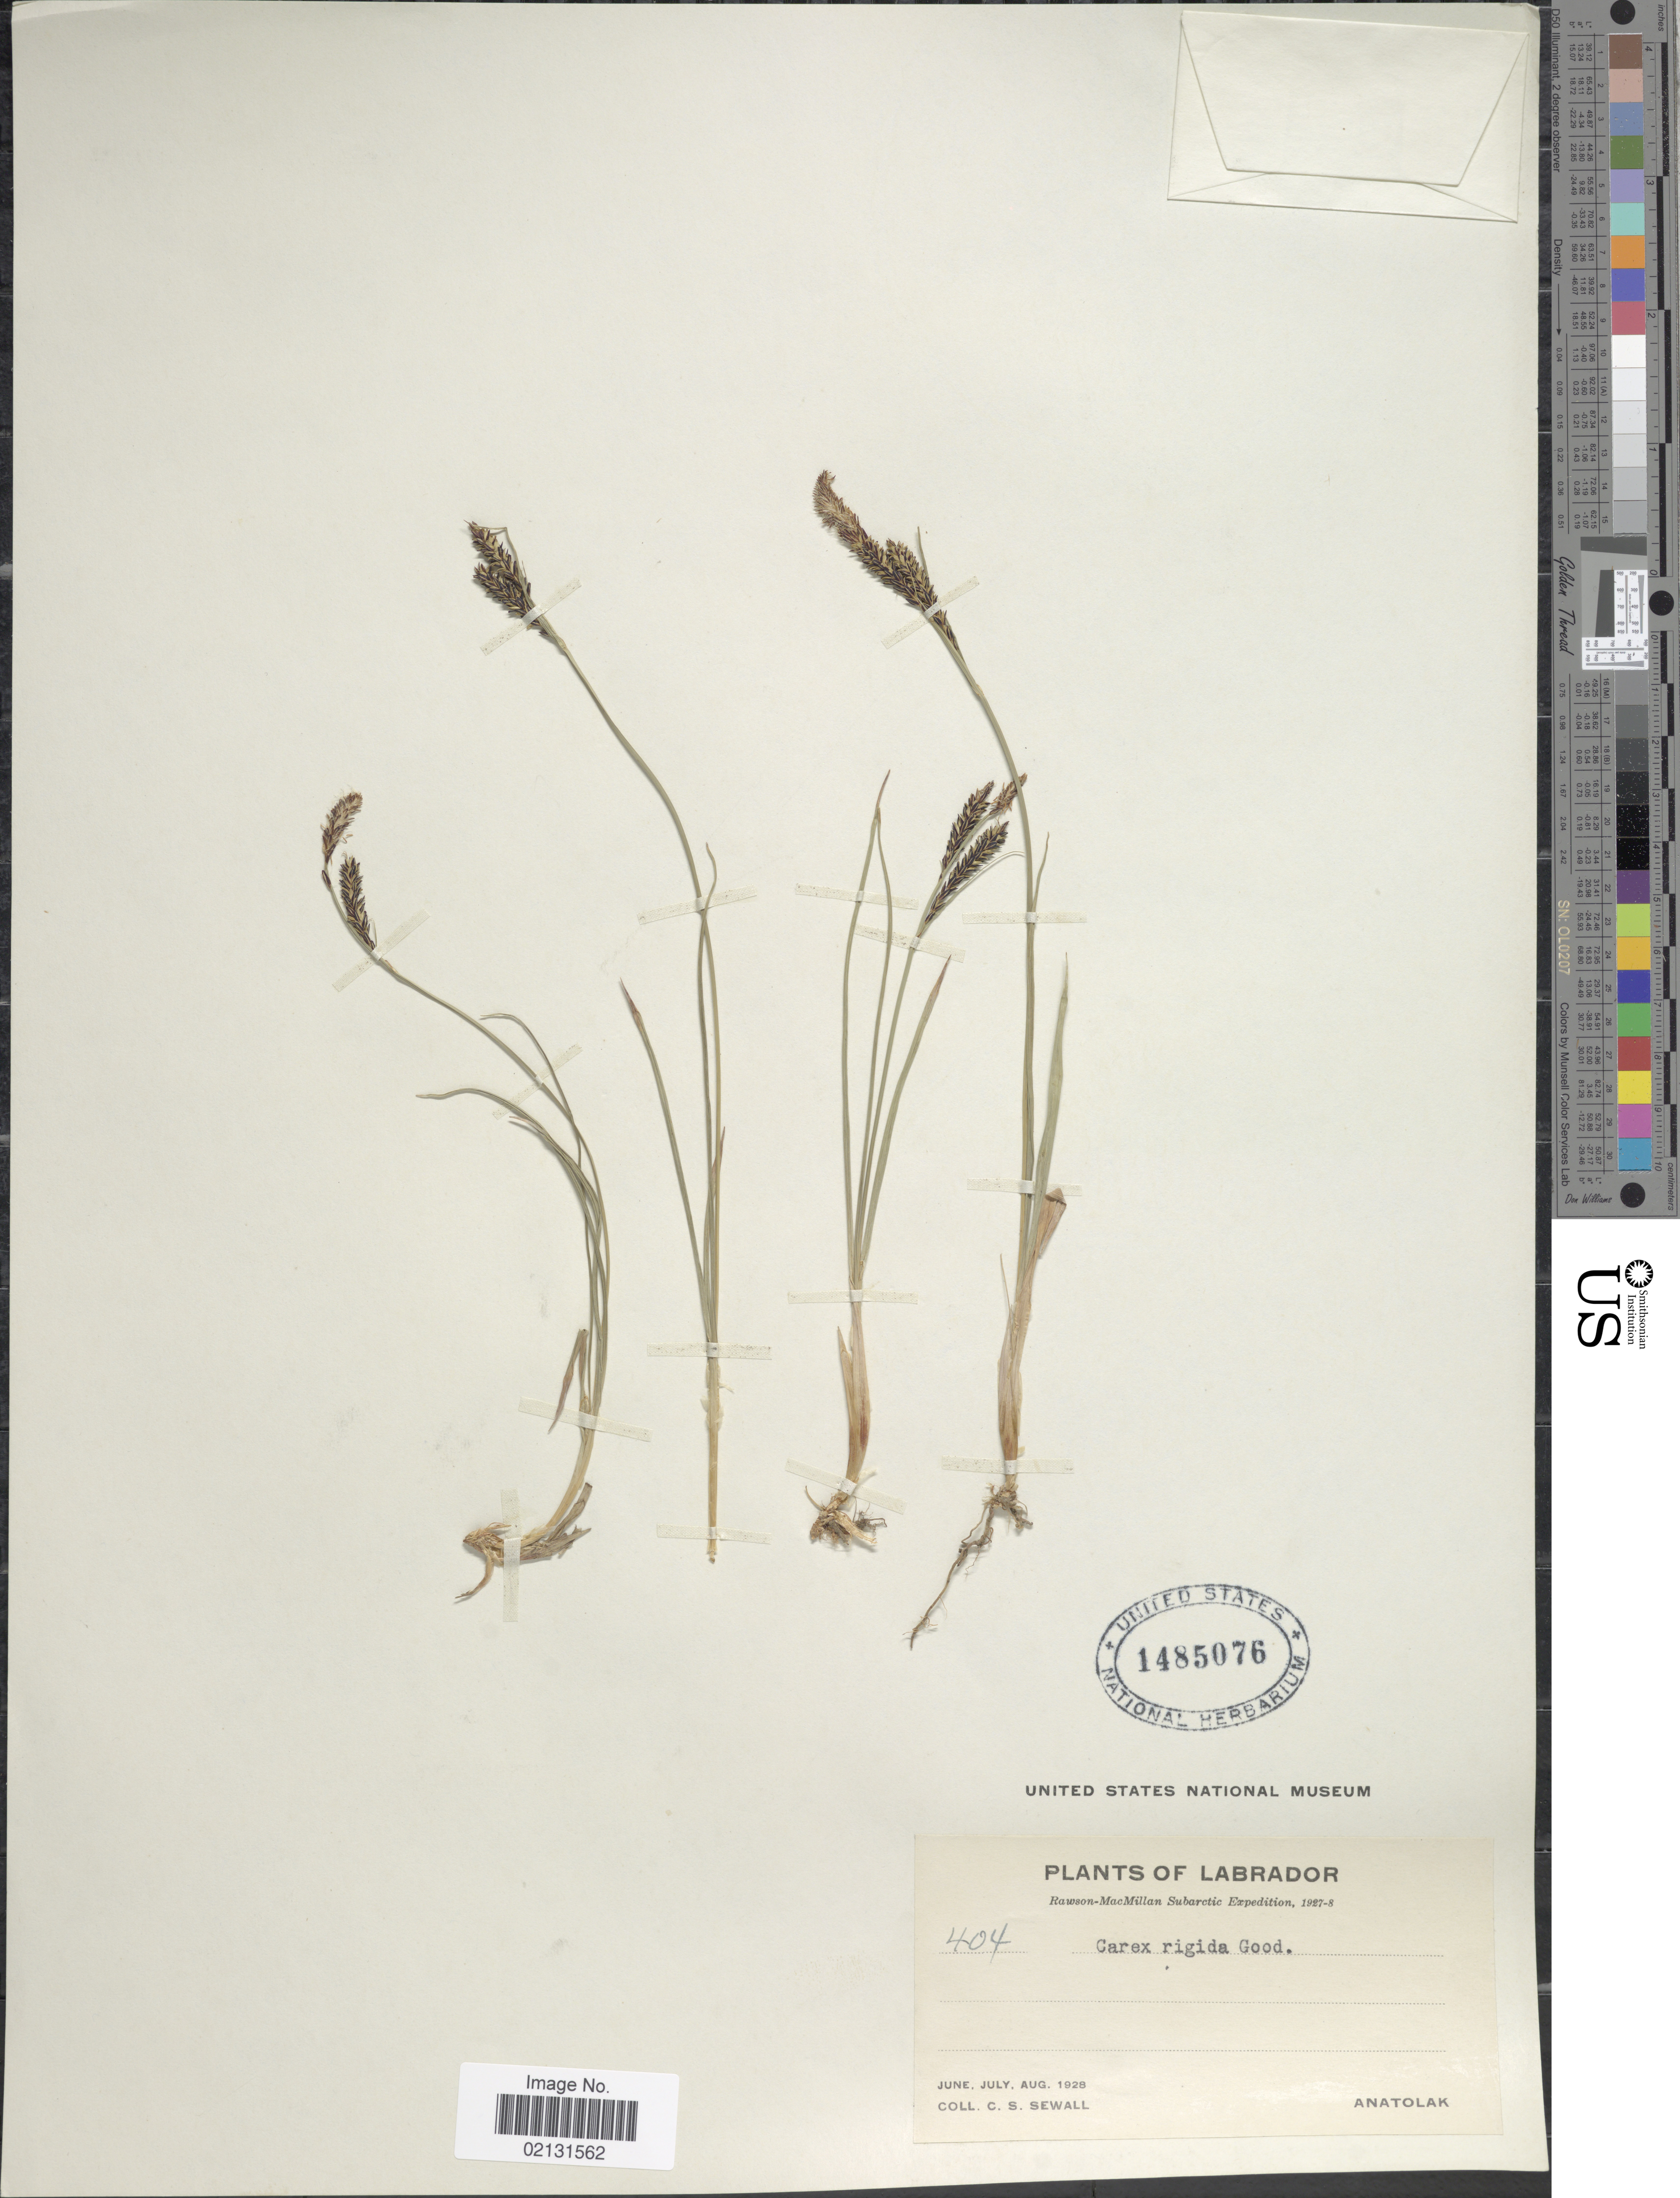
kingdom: Plantae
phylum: Tracheophyta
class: Liliopsida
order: Poales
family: Cyperaceae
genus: Carex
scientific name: Carex bigelowii subsp. bigelowii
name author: Torr. ex Schwein.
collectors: C. Sewall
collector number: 404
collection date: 1928-06/1928-08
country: Canada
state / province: Newfoundland and Labrador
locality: Labrador, Subarctic, Anatolak.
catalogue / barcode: US 1485076